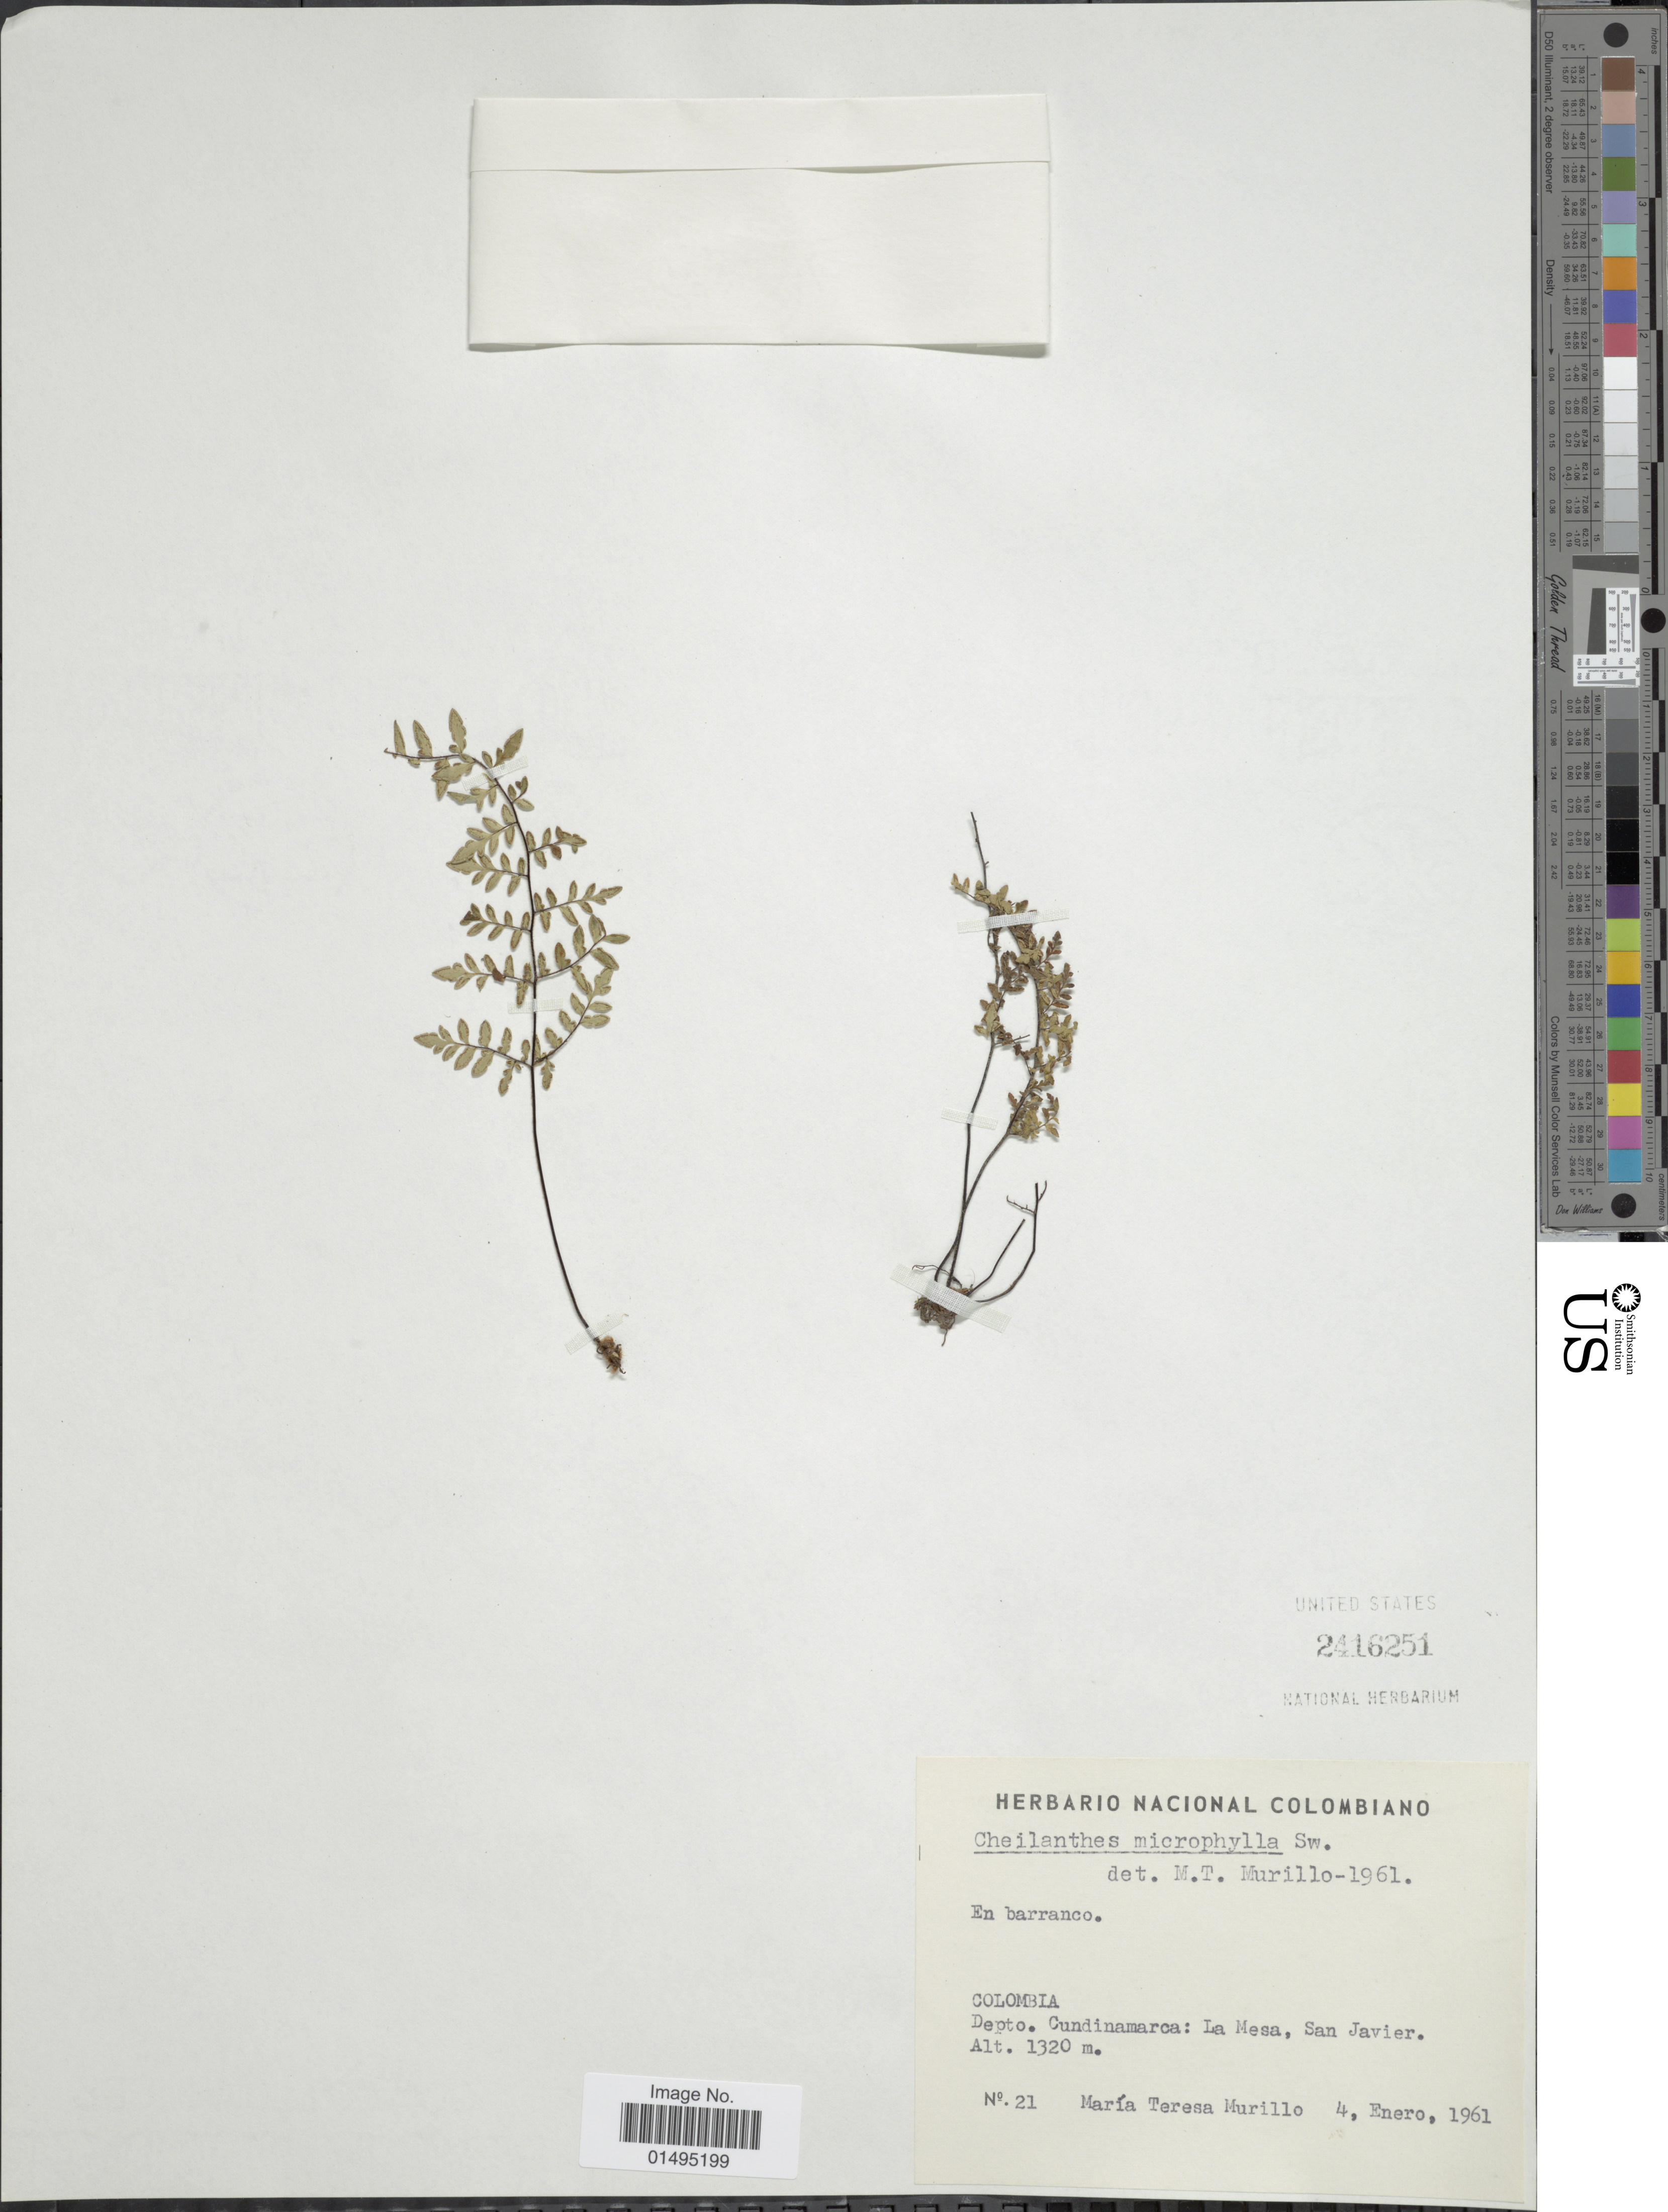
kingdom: Plantae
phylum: Tracheophyta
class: Polypodiopsida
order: Polypodiales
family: Pteridaceae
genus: Myriopteris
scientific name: Myriopteris microphylla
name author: (Sw.) Grusz & Windham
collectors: M. Murillo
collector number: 21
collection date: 1961-01-04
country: Colombia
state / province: Cundinamarca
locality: Depto. Cundinamarca: La Mesa, San Javier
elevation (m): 1320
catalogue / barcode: US 2416251